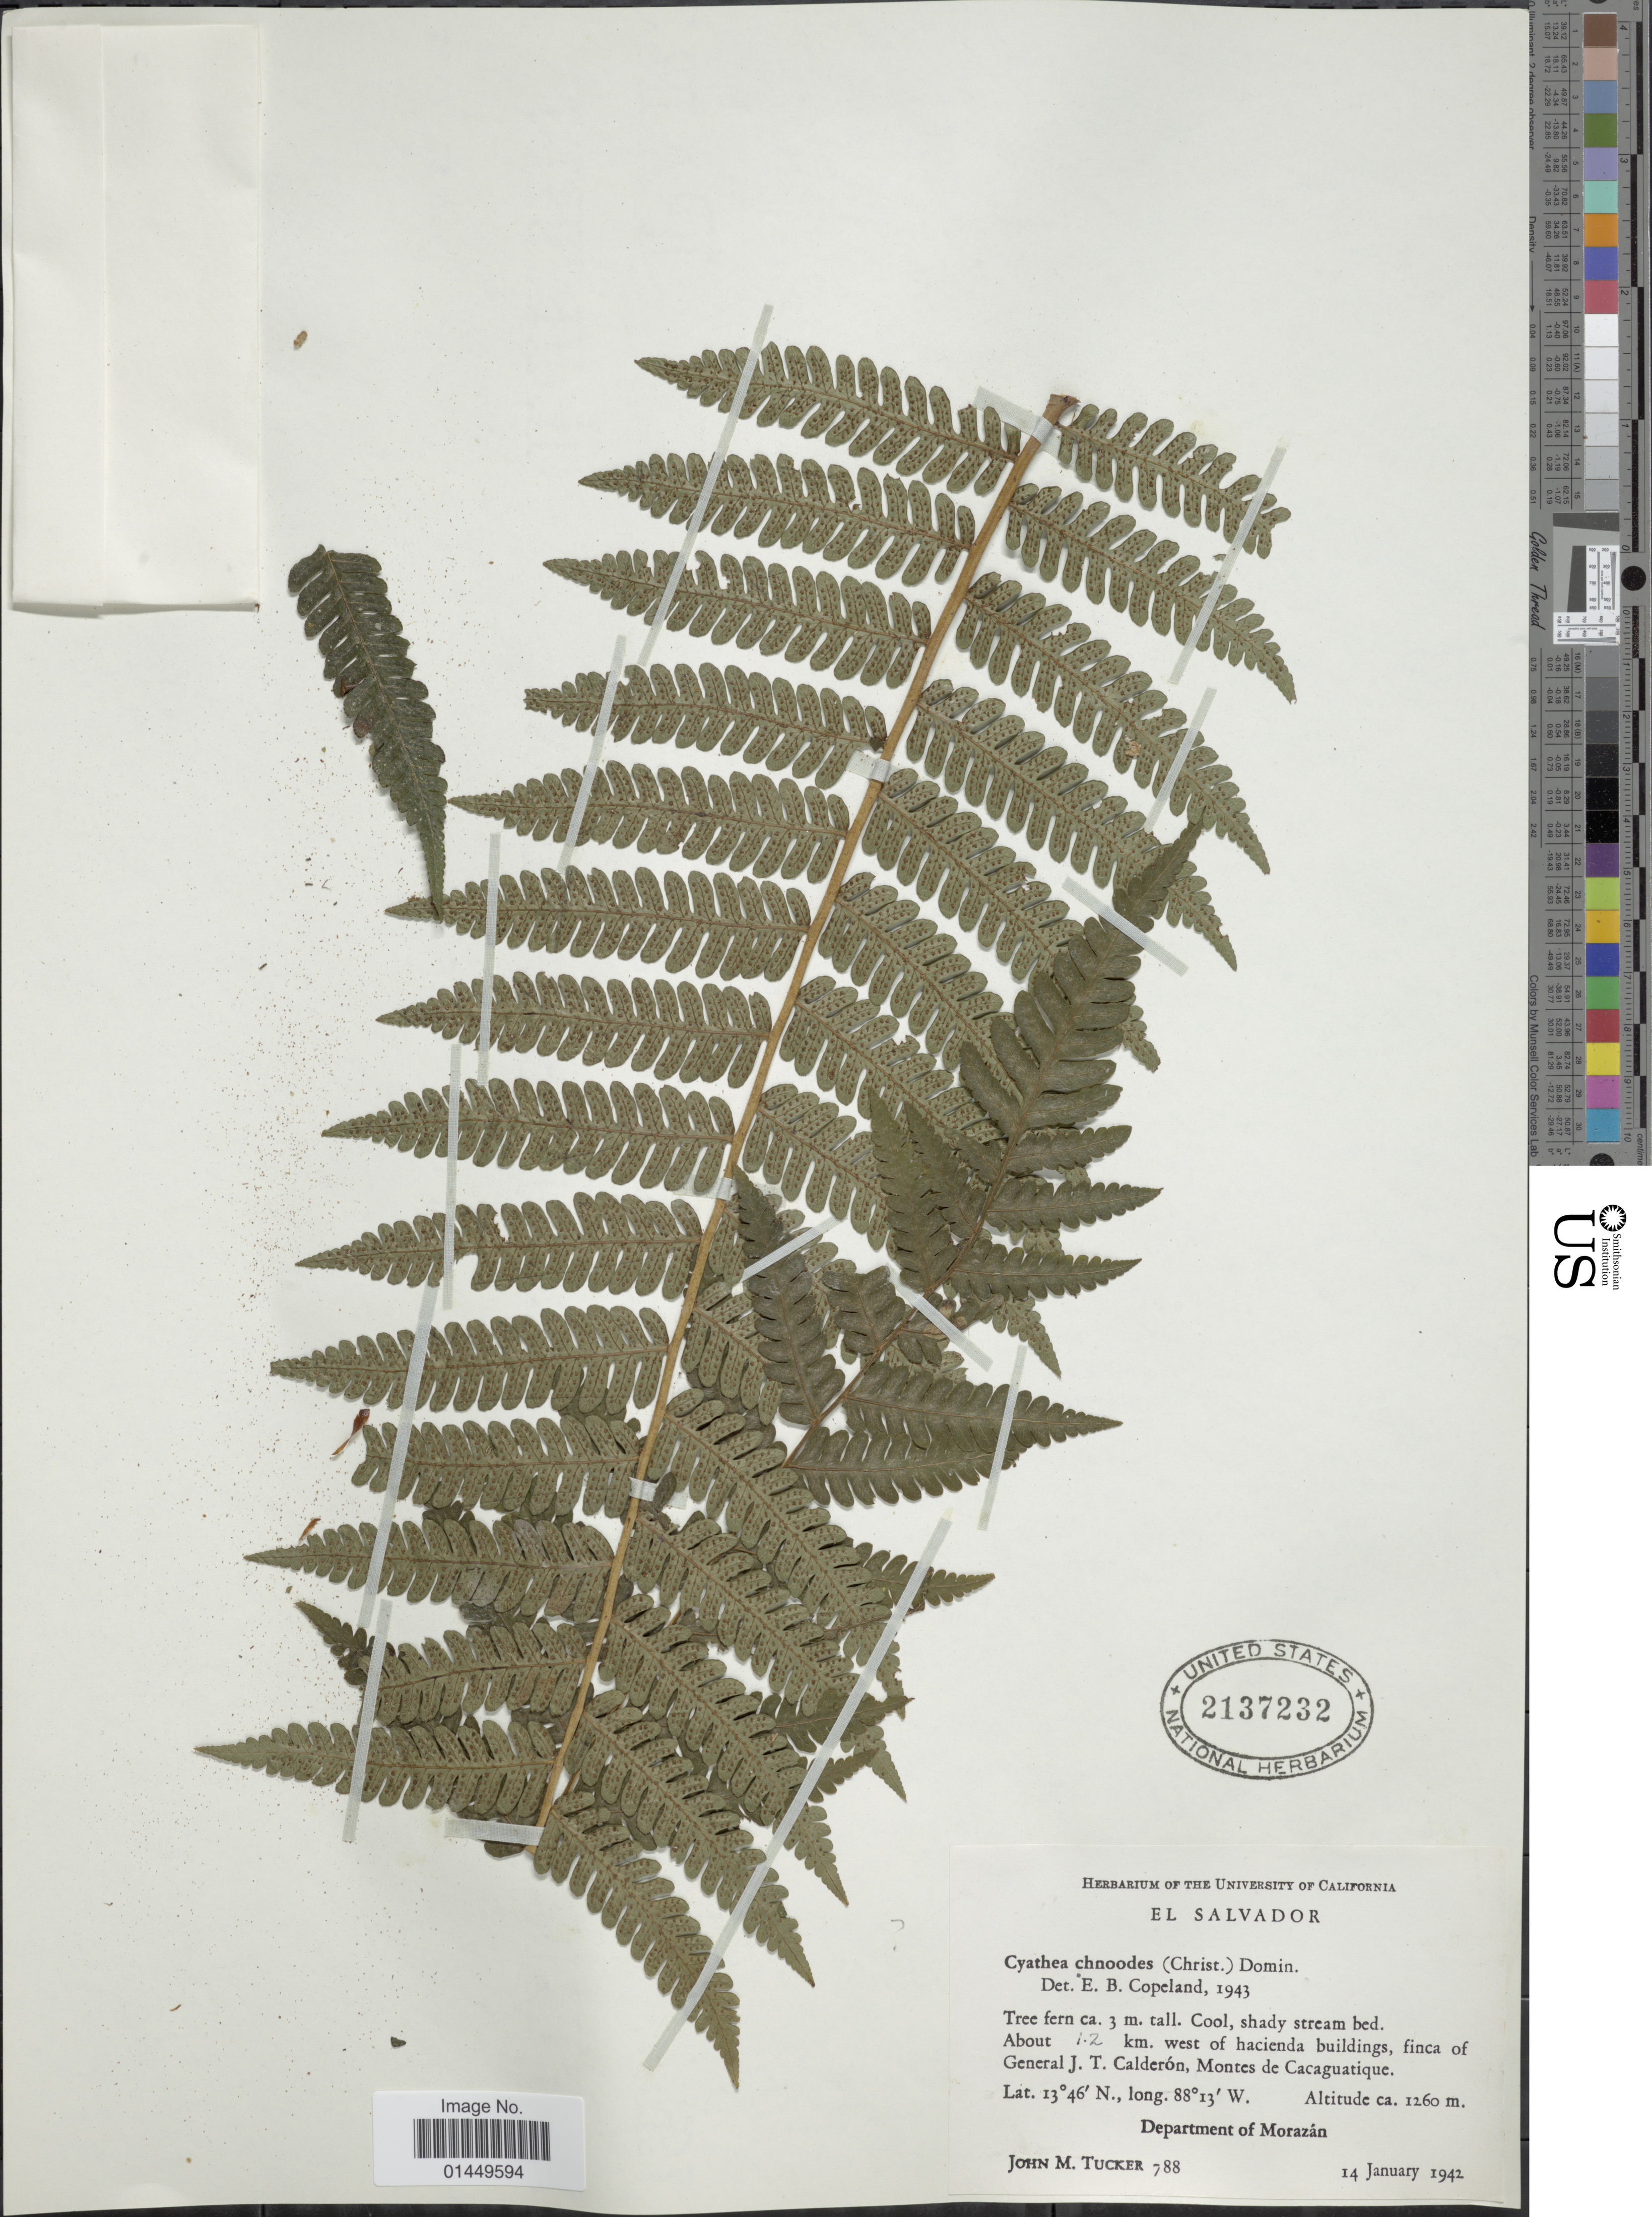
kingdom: Plantae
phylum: Tracheophyta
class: Polypodiopsida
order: Cyatheales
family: Cyatheaceae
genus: Cyathea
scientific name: Cyathea schiedeana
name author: (C. Presl) Domin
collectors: J. M. Tucker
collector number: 788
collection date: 1942-01-14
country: El Salvador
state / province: Morazan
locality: About 12 km. west of hacienda buildings, finca of General J. T. Calderon, Montes de Cacaguatique, Department of Morazan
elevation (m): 1260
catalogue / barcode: US 2137232